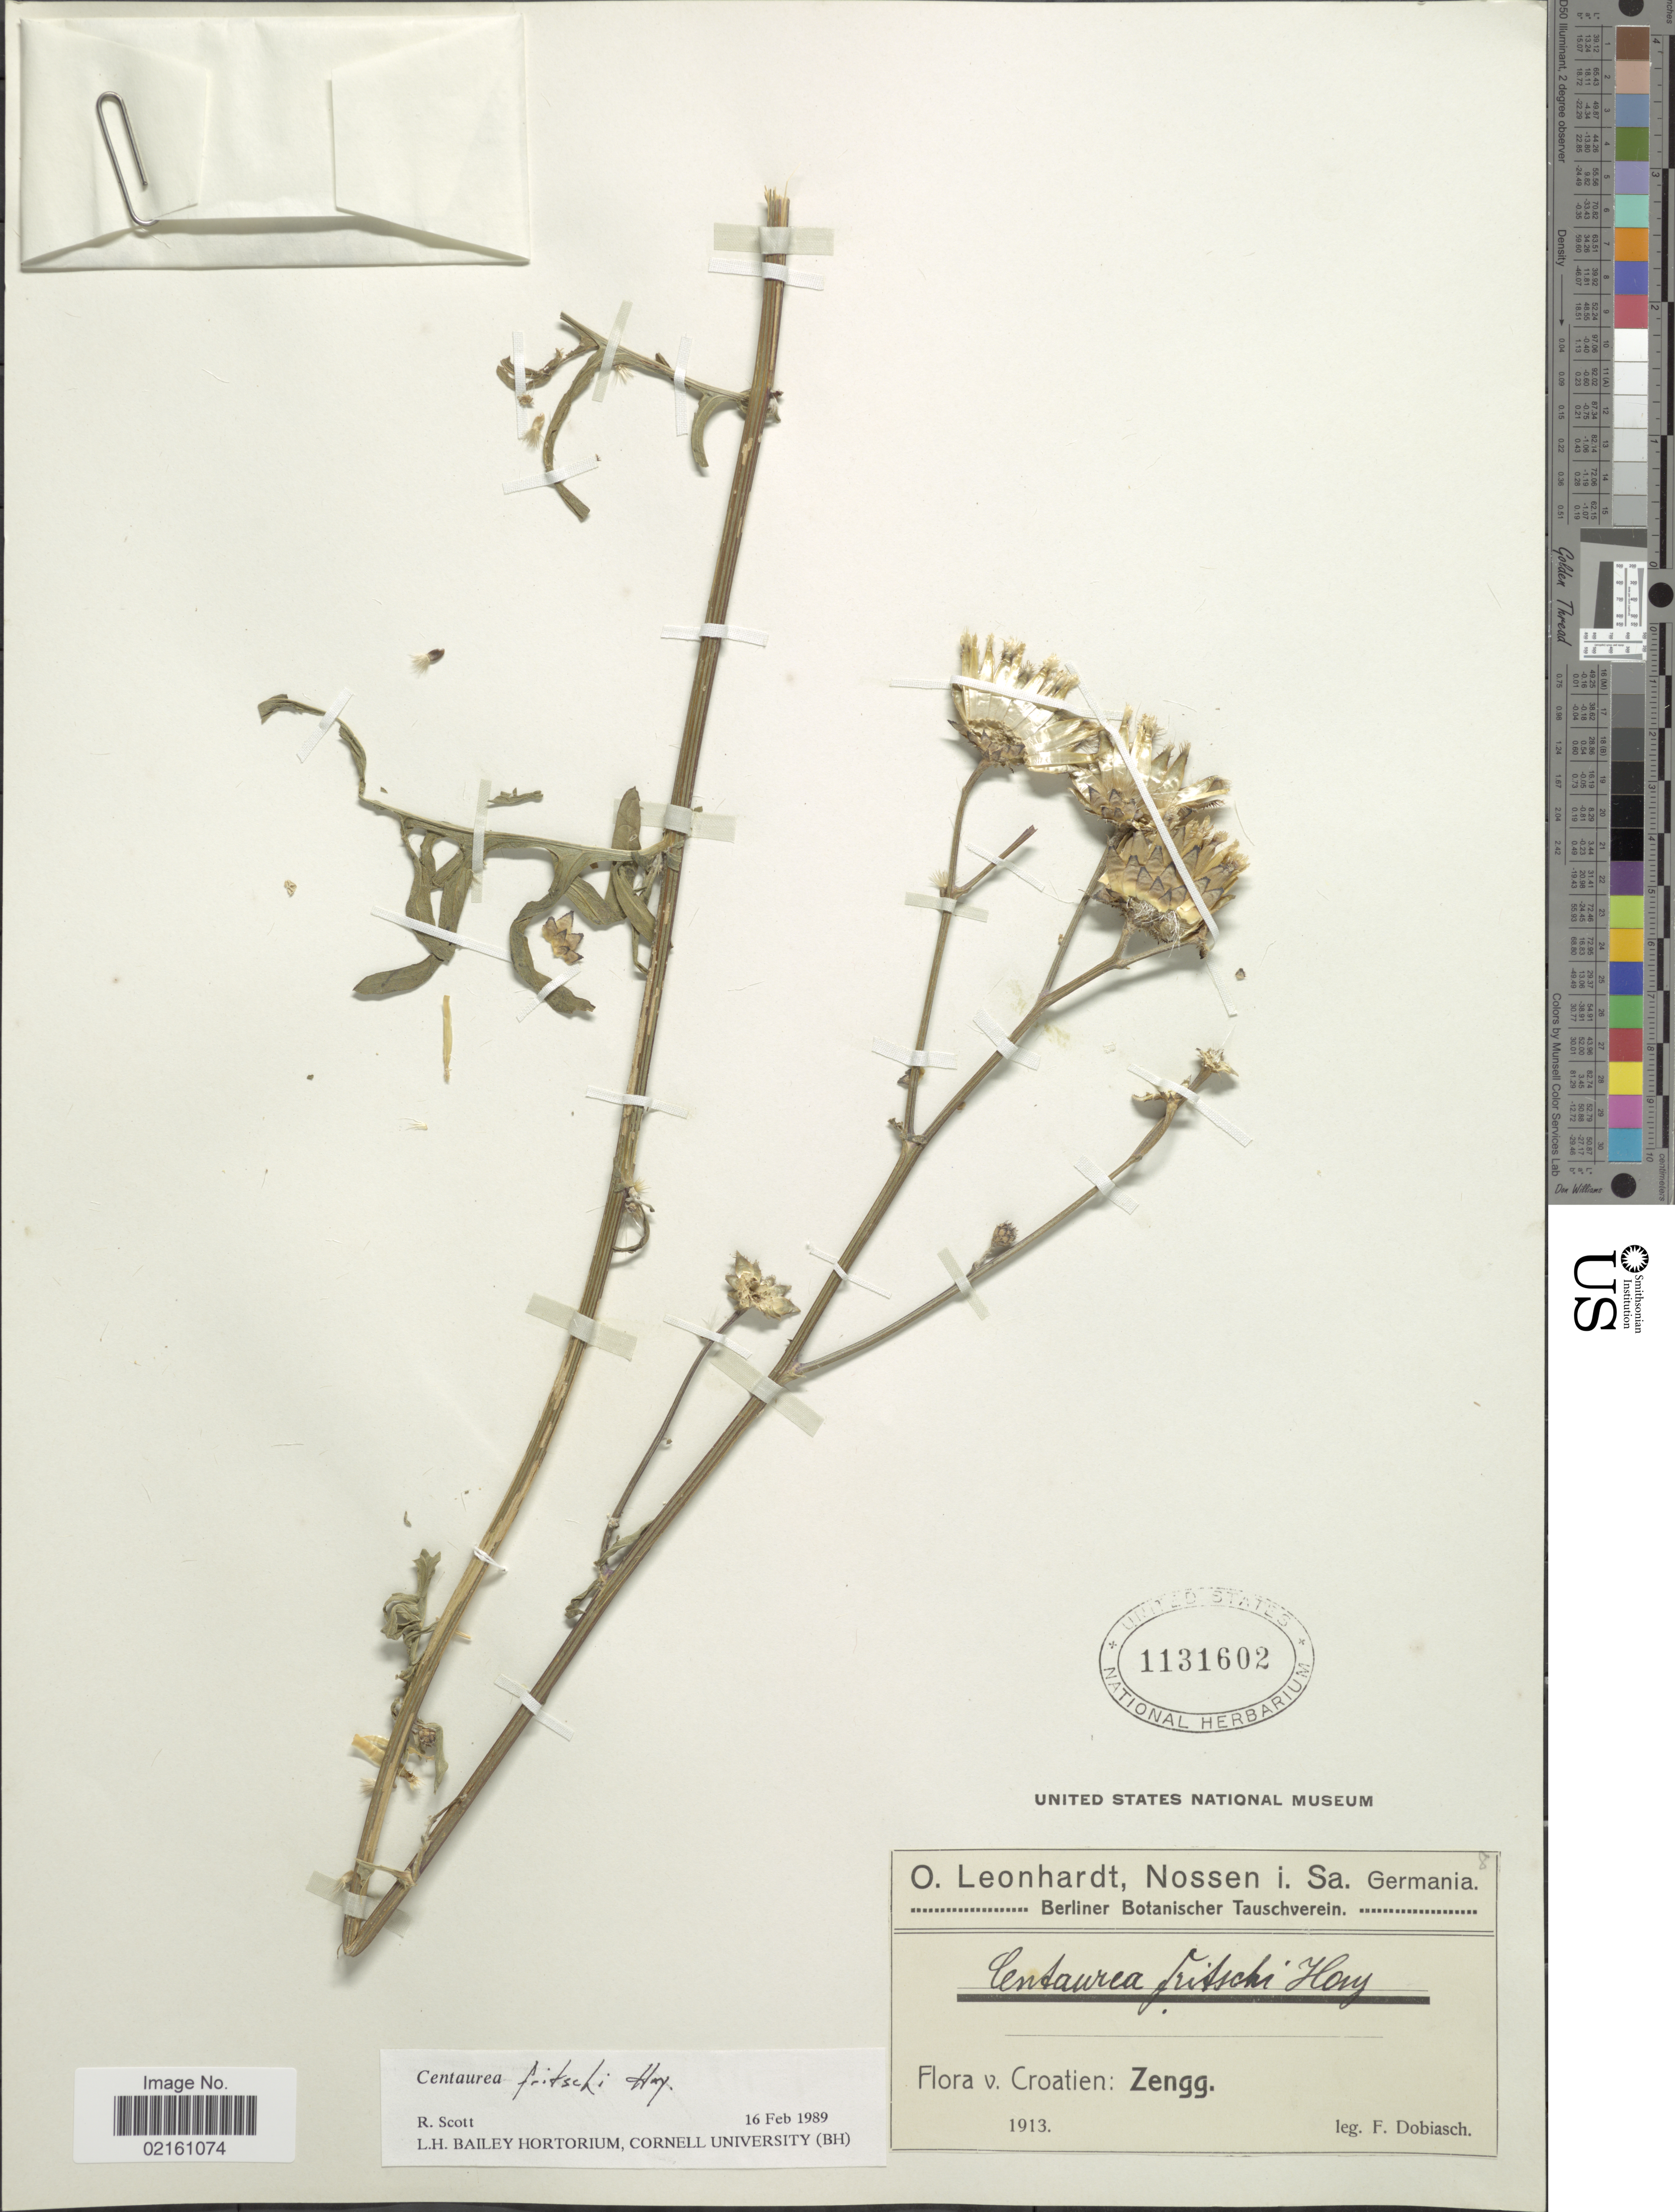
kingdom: Plantae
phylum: Tracheophyta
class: Magnoliopsida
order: Asterales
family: Asteraceae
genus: Centaurea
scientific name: Centaurea scabiosa subsp. fritschii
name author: (Hayek) Hayek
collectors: F. Dobiasch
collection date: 1913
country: Croatia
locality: Zengg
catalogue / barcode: US 1131602